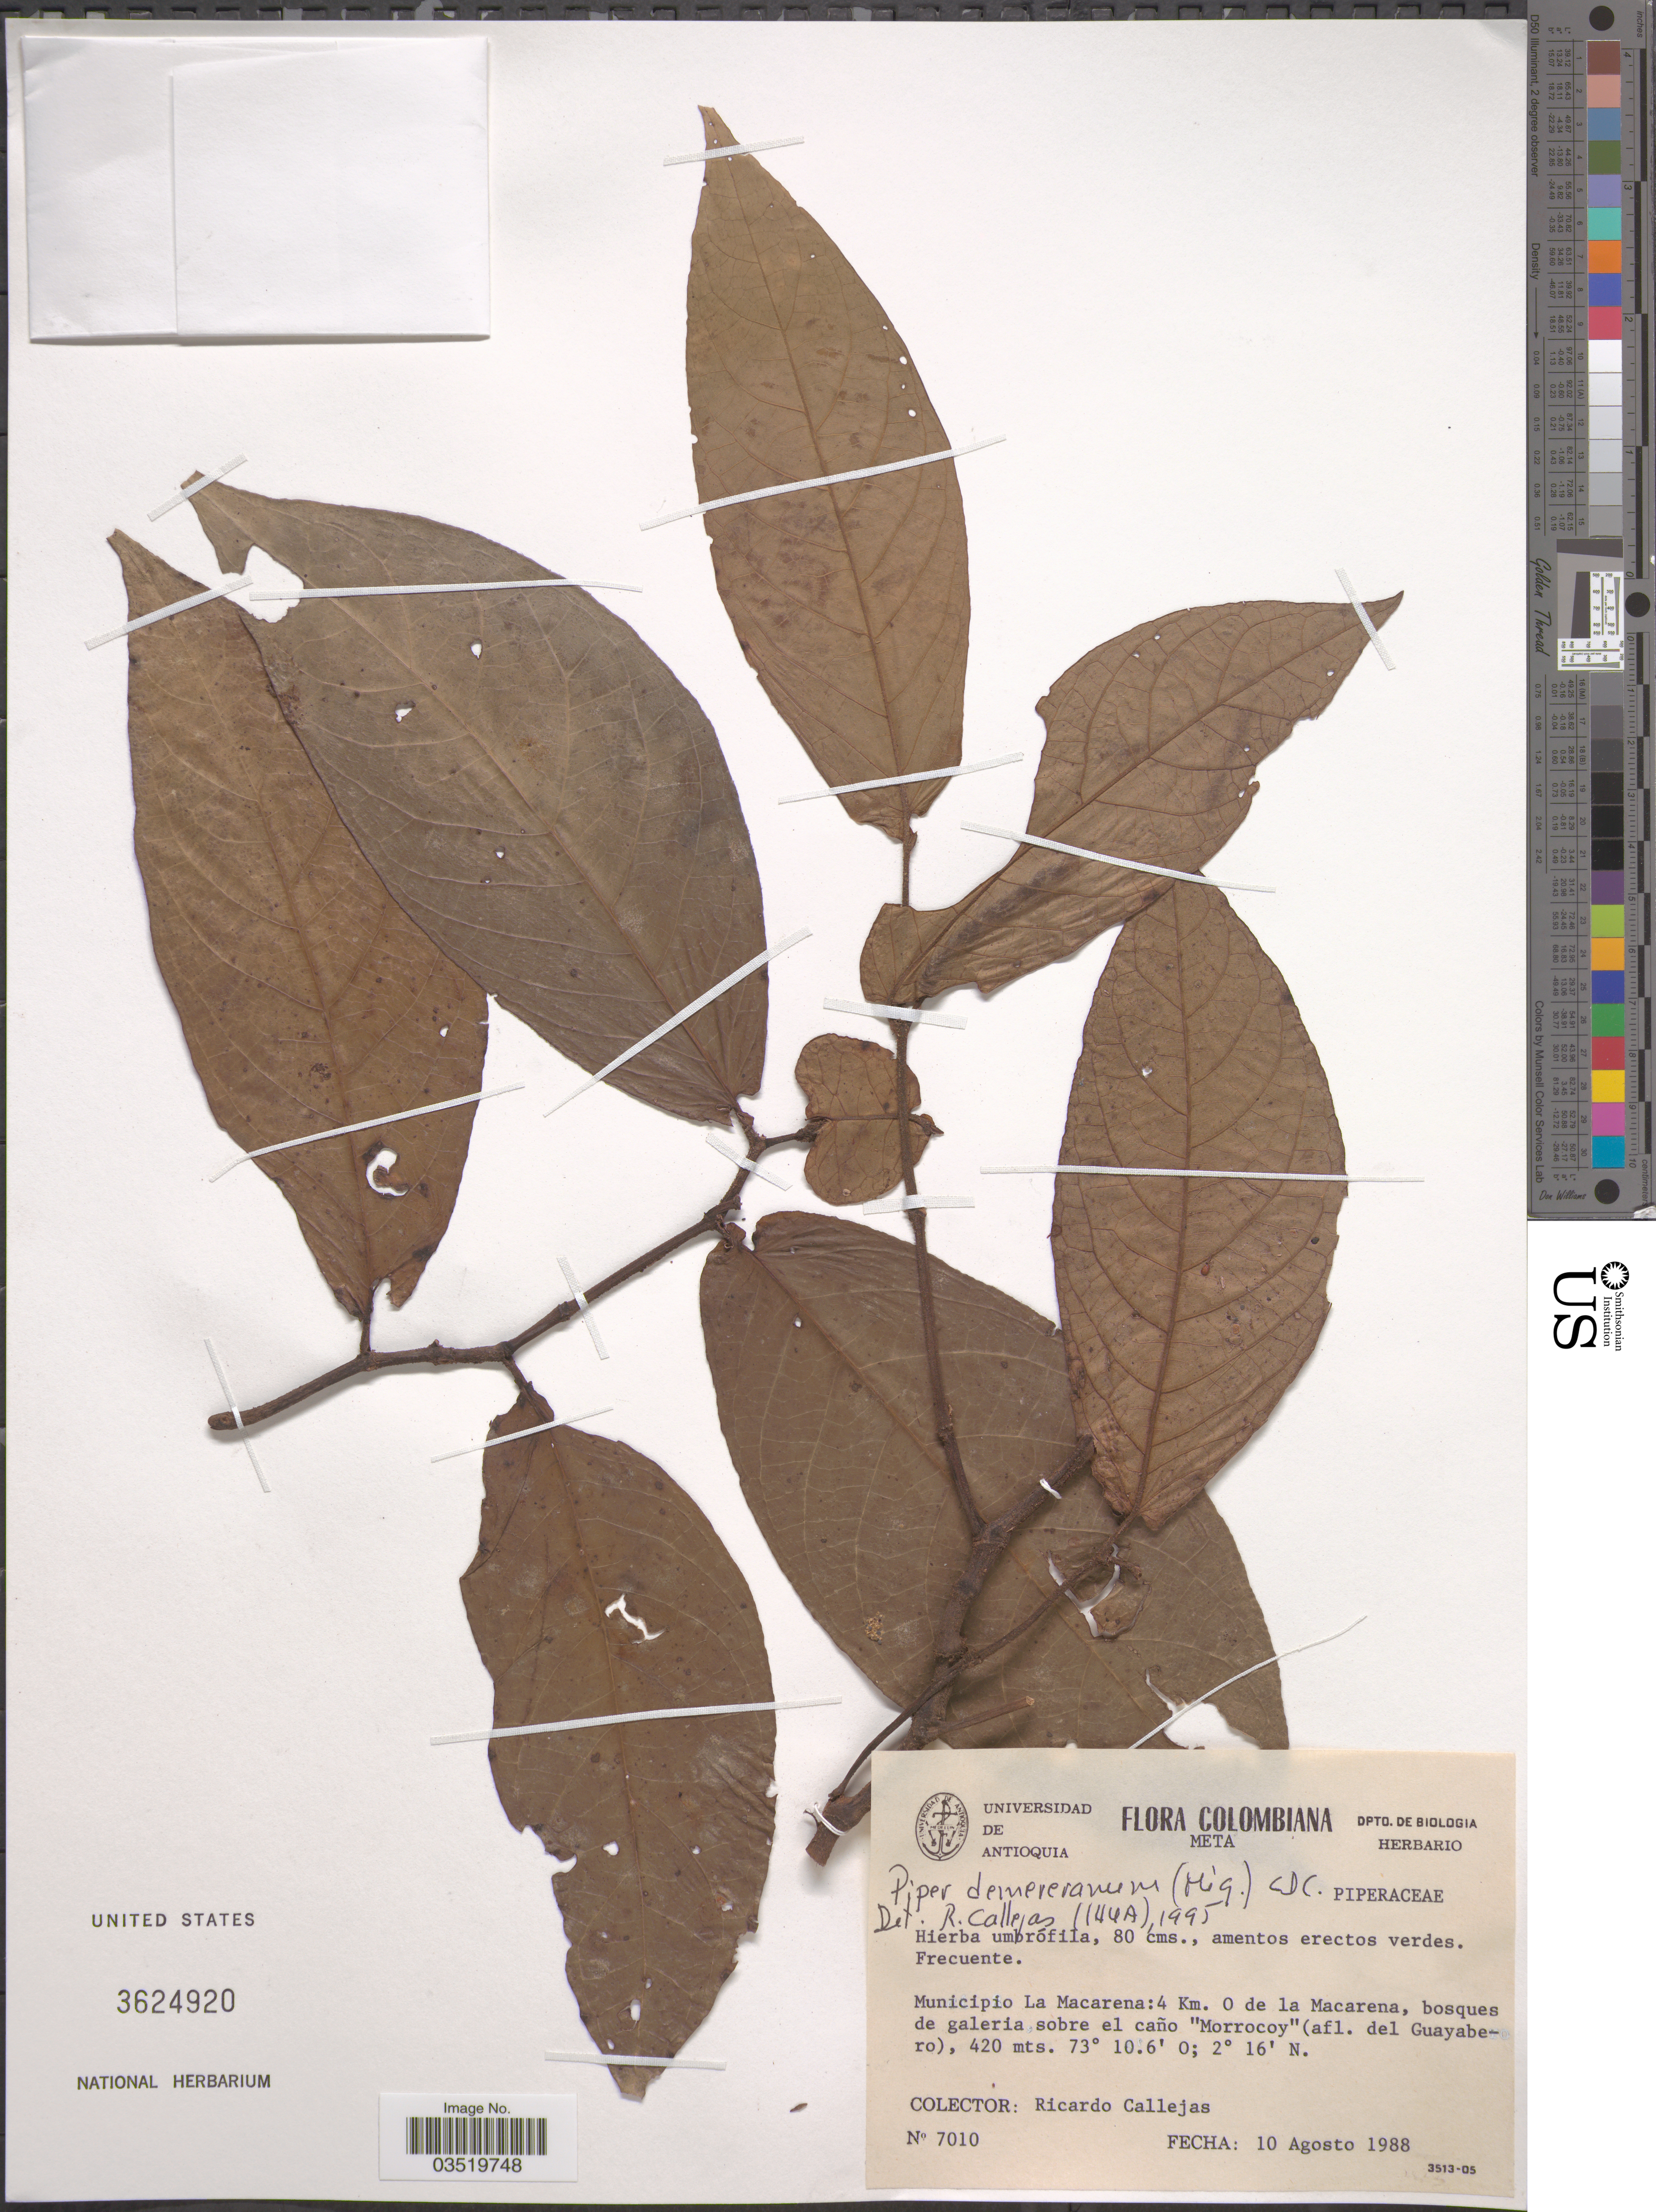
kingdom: Plantae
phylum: Tracheophyta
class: Magnoliopsida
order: Piperales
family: Piperaceae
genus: Piper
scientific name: Piper demeraranum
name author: (Miq.) C. DC.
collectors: R. Callejas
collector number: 7010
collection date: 1988-08-10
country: Colombia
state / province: Meta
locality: Municipio La Macarena: 4 Km. O de la Macarena, bosques de galeria sobre el caño "Morrocoy" (afl. del Guayabero).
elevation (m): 420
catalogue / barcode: US 3624920